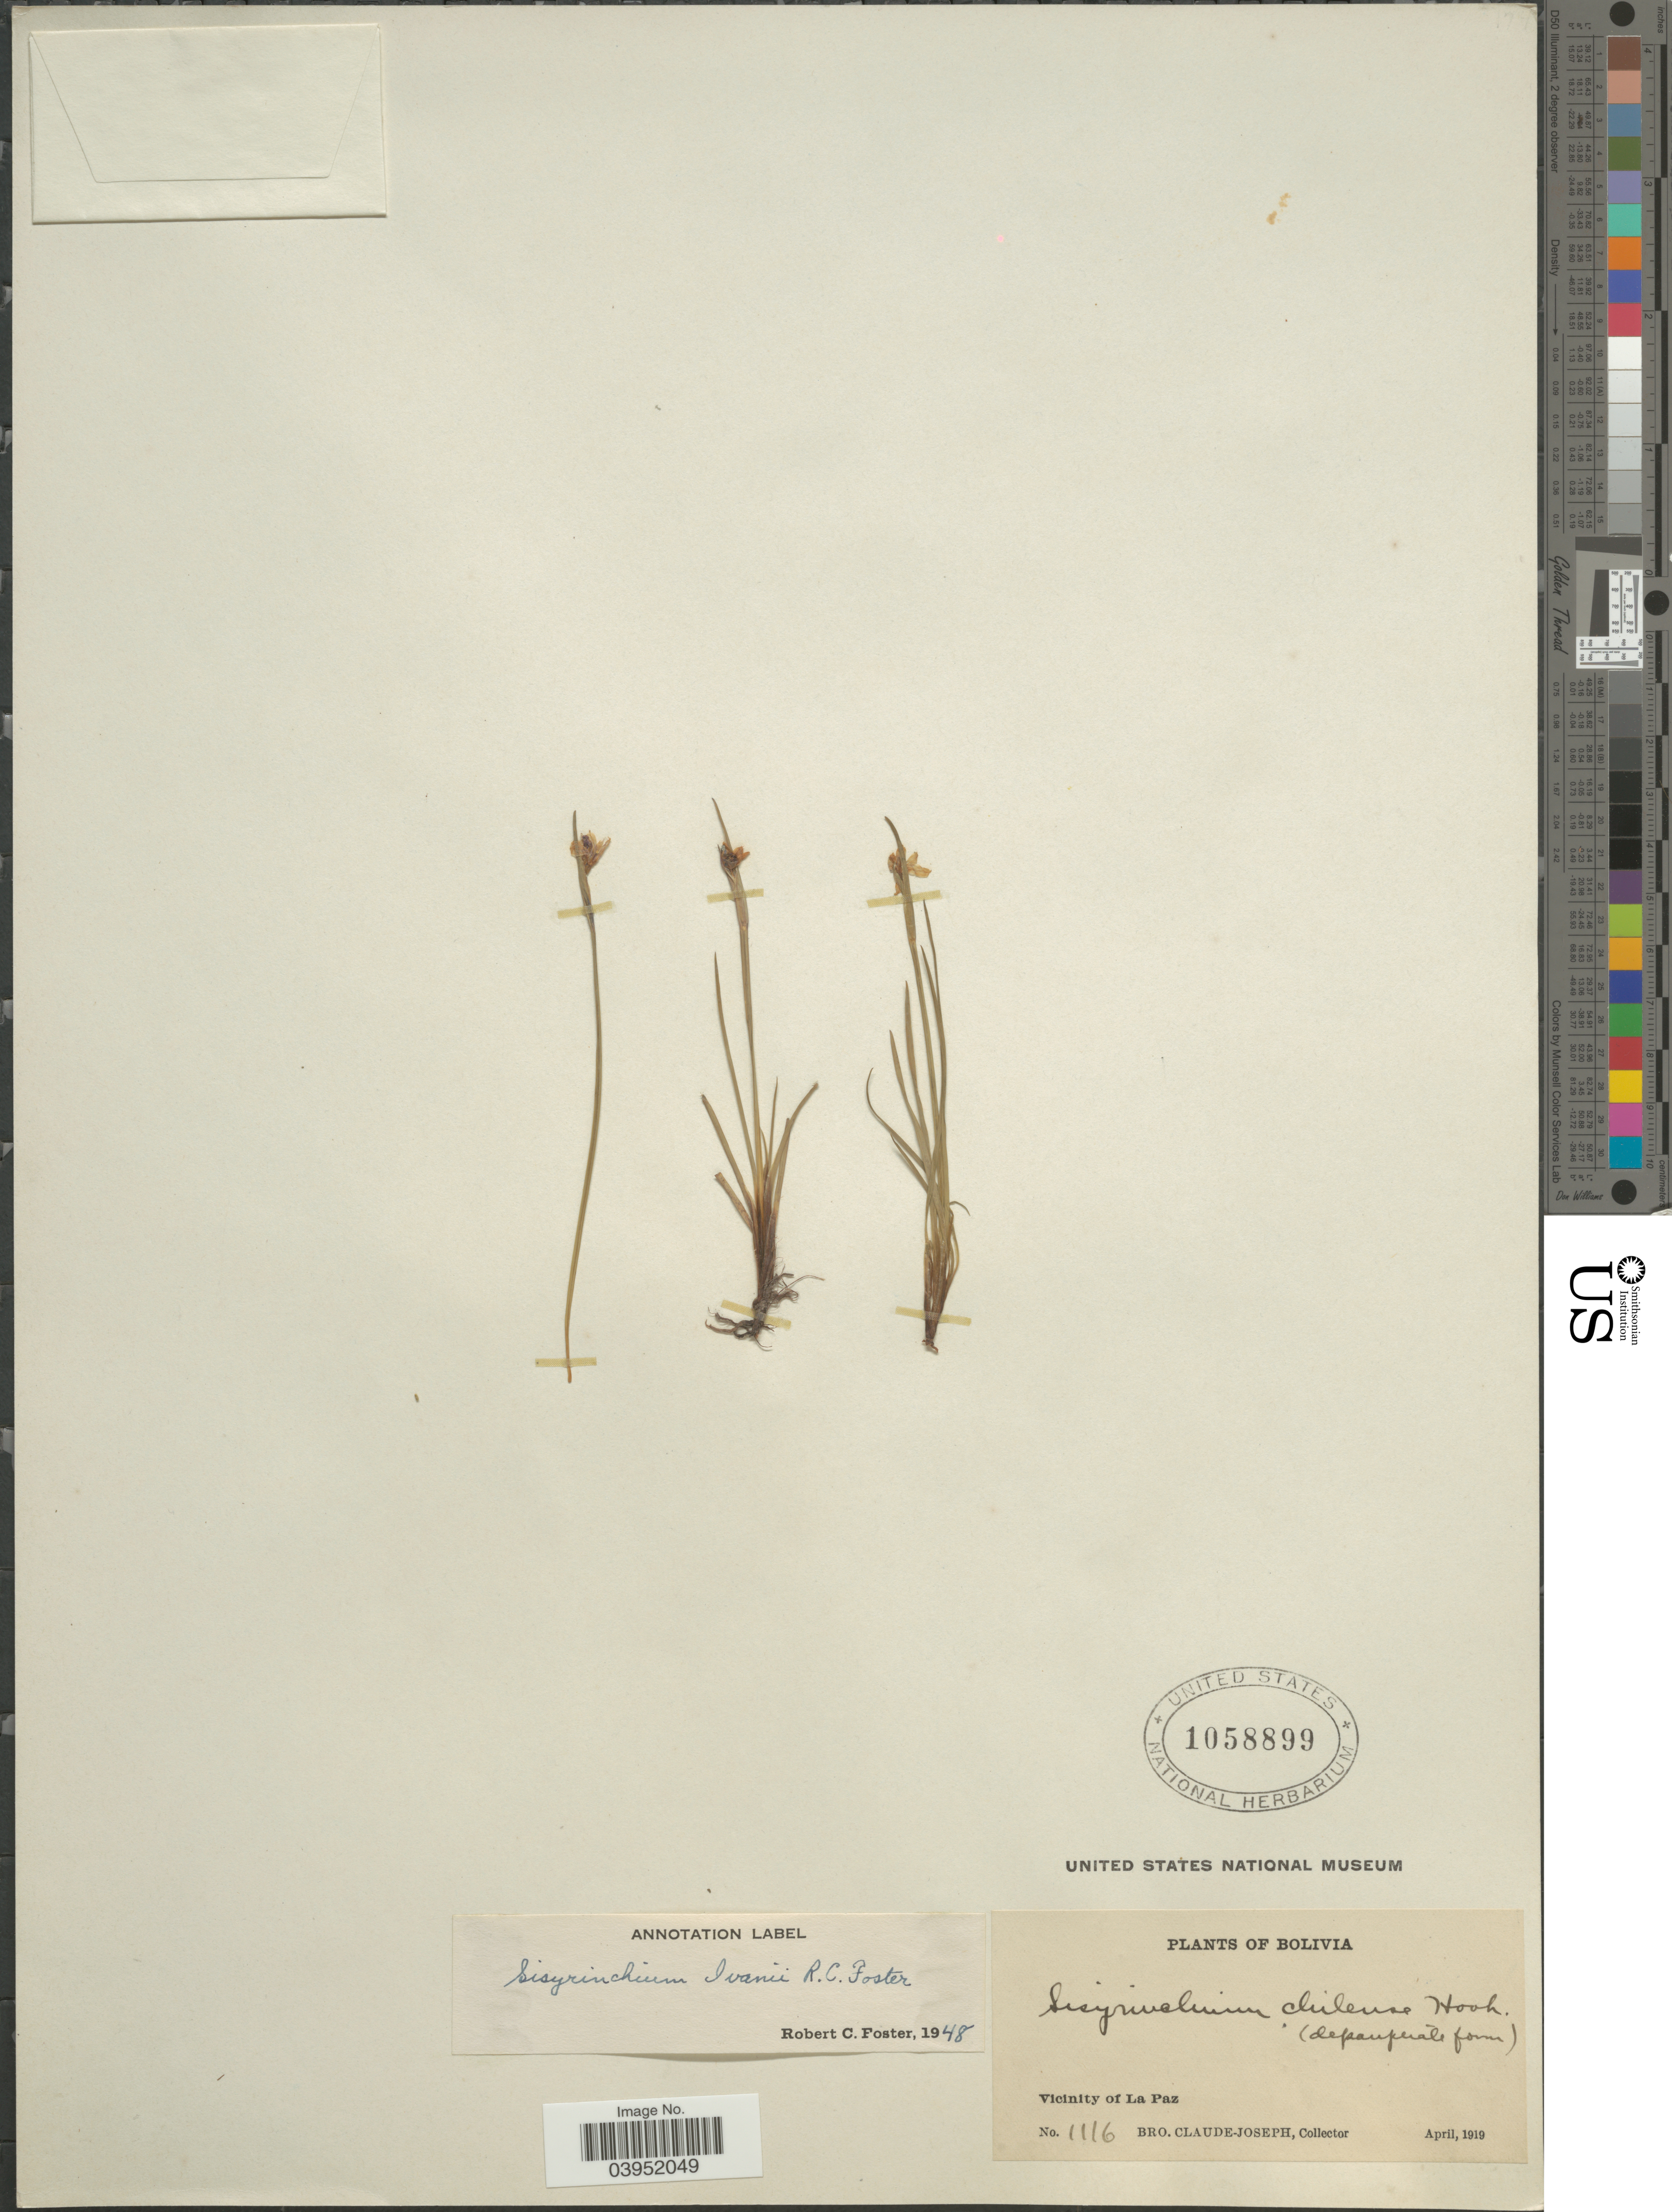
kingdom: Plantae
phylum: Tracheophyta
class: Liliopsida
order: Asparagales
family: Iridaceae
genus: Sisyrinchium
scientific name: Sisyrinchium ivanii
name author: R.C. Foster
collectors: Bro. Claude-Joseph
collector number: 1116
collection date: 1919-04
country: Bolivia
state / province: La Paz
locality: Vicinity of La Paz.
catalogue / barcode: US 1058899